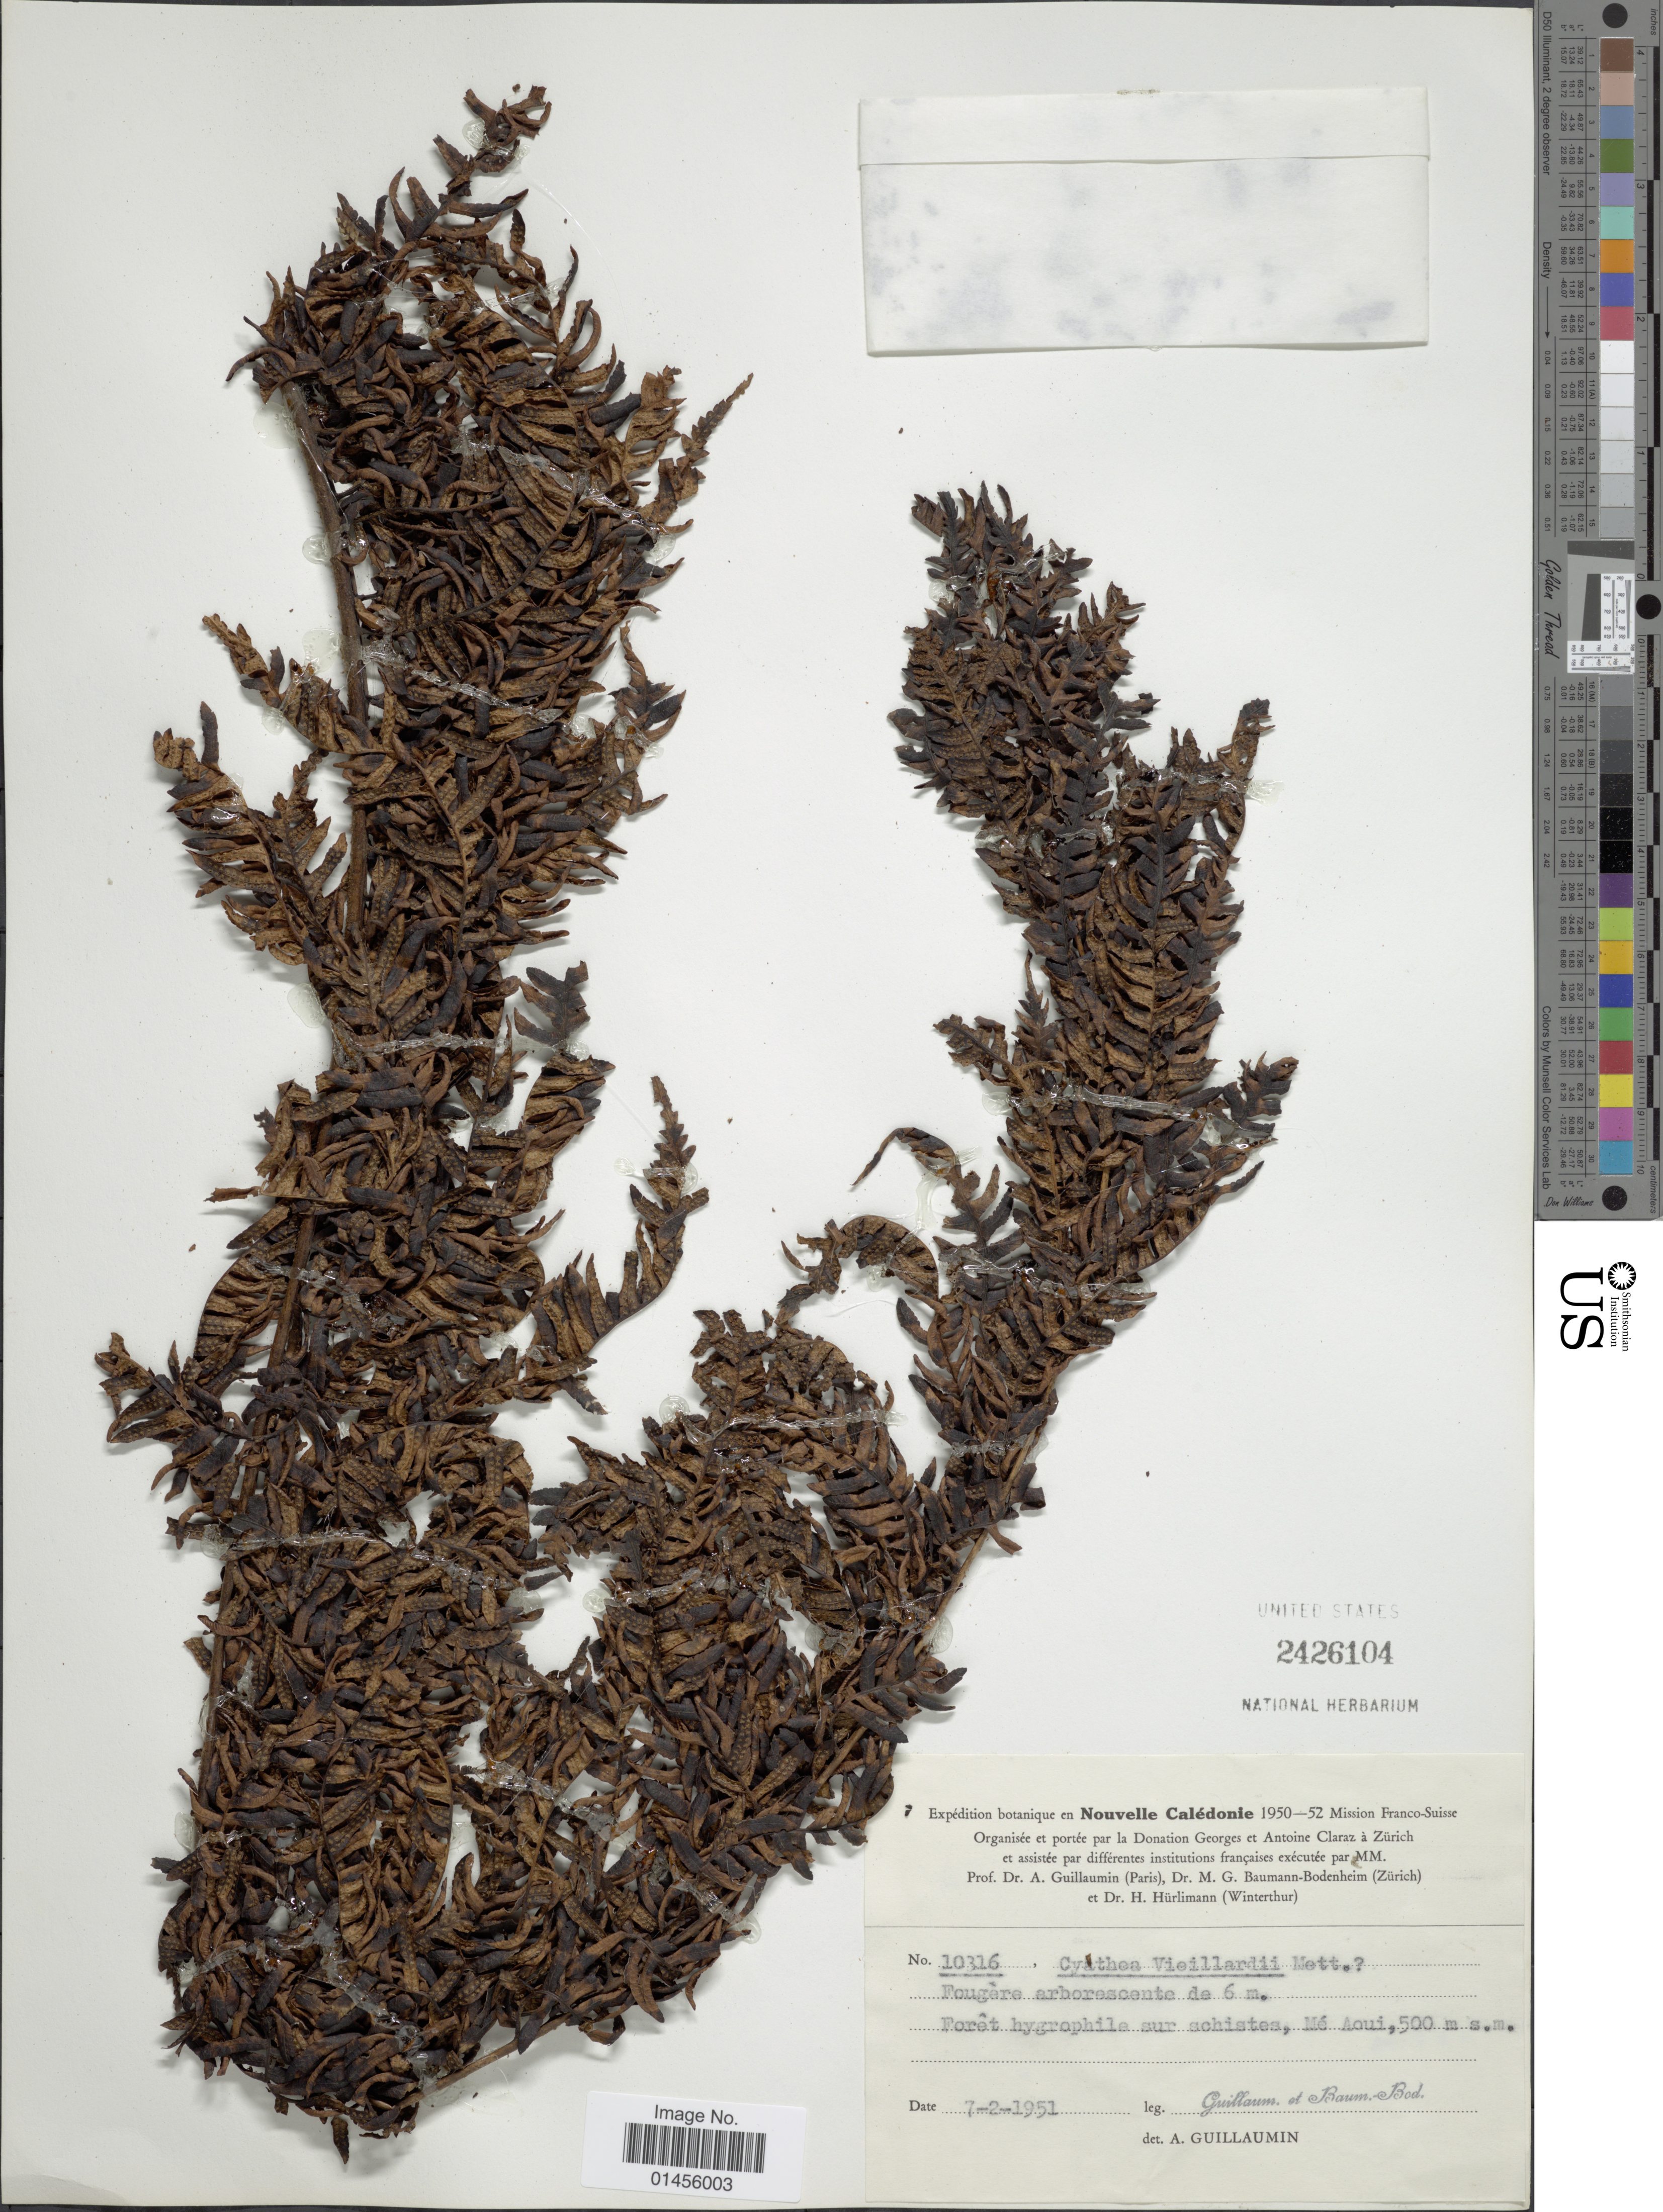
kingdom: Plantae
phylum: Tracheophyta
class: Polypodiopsida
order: Cyatheales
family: Cyatheaceae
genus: Alsophila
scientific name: Alsophila vieilliardii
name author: (Mett.) R.M. Tryon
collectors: A. Guillaumin & M. G. Baumann-Bodenheim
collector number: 10316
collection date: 1951-02-07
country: New Caledonia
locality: Fougere arborecente de 6m. Forest hygrophile sur schistea, Me Aoui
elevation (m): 500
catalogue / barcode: US 2426104